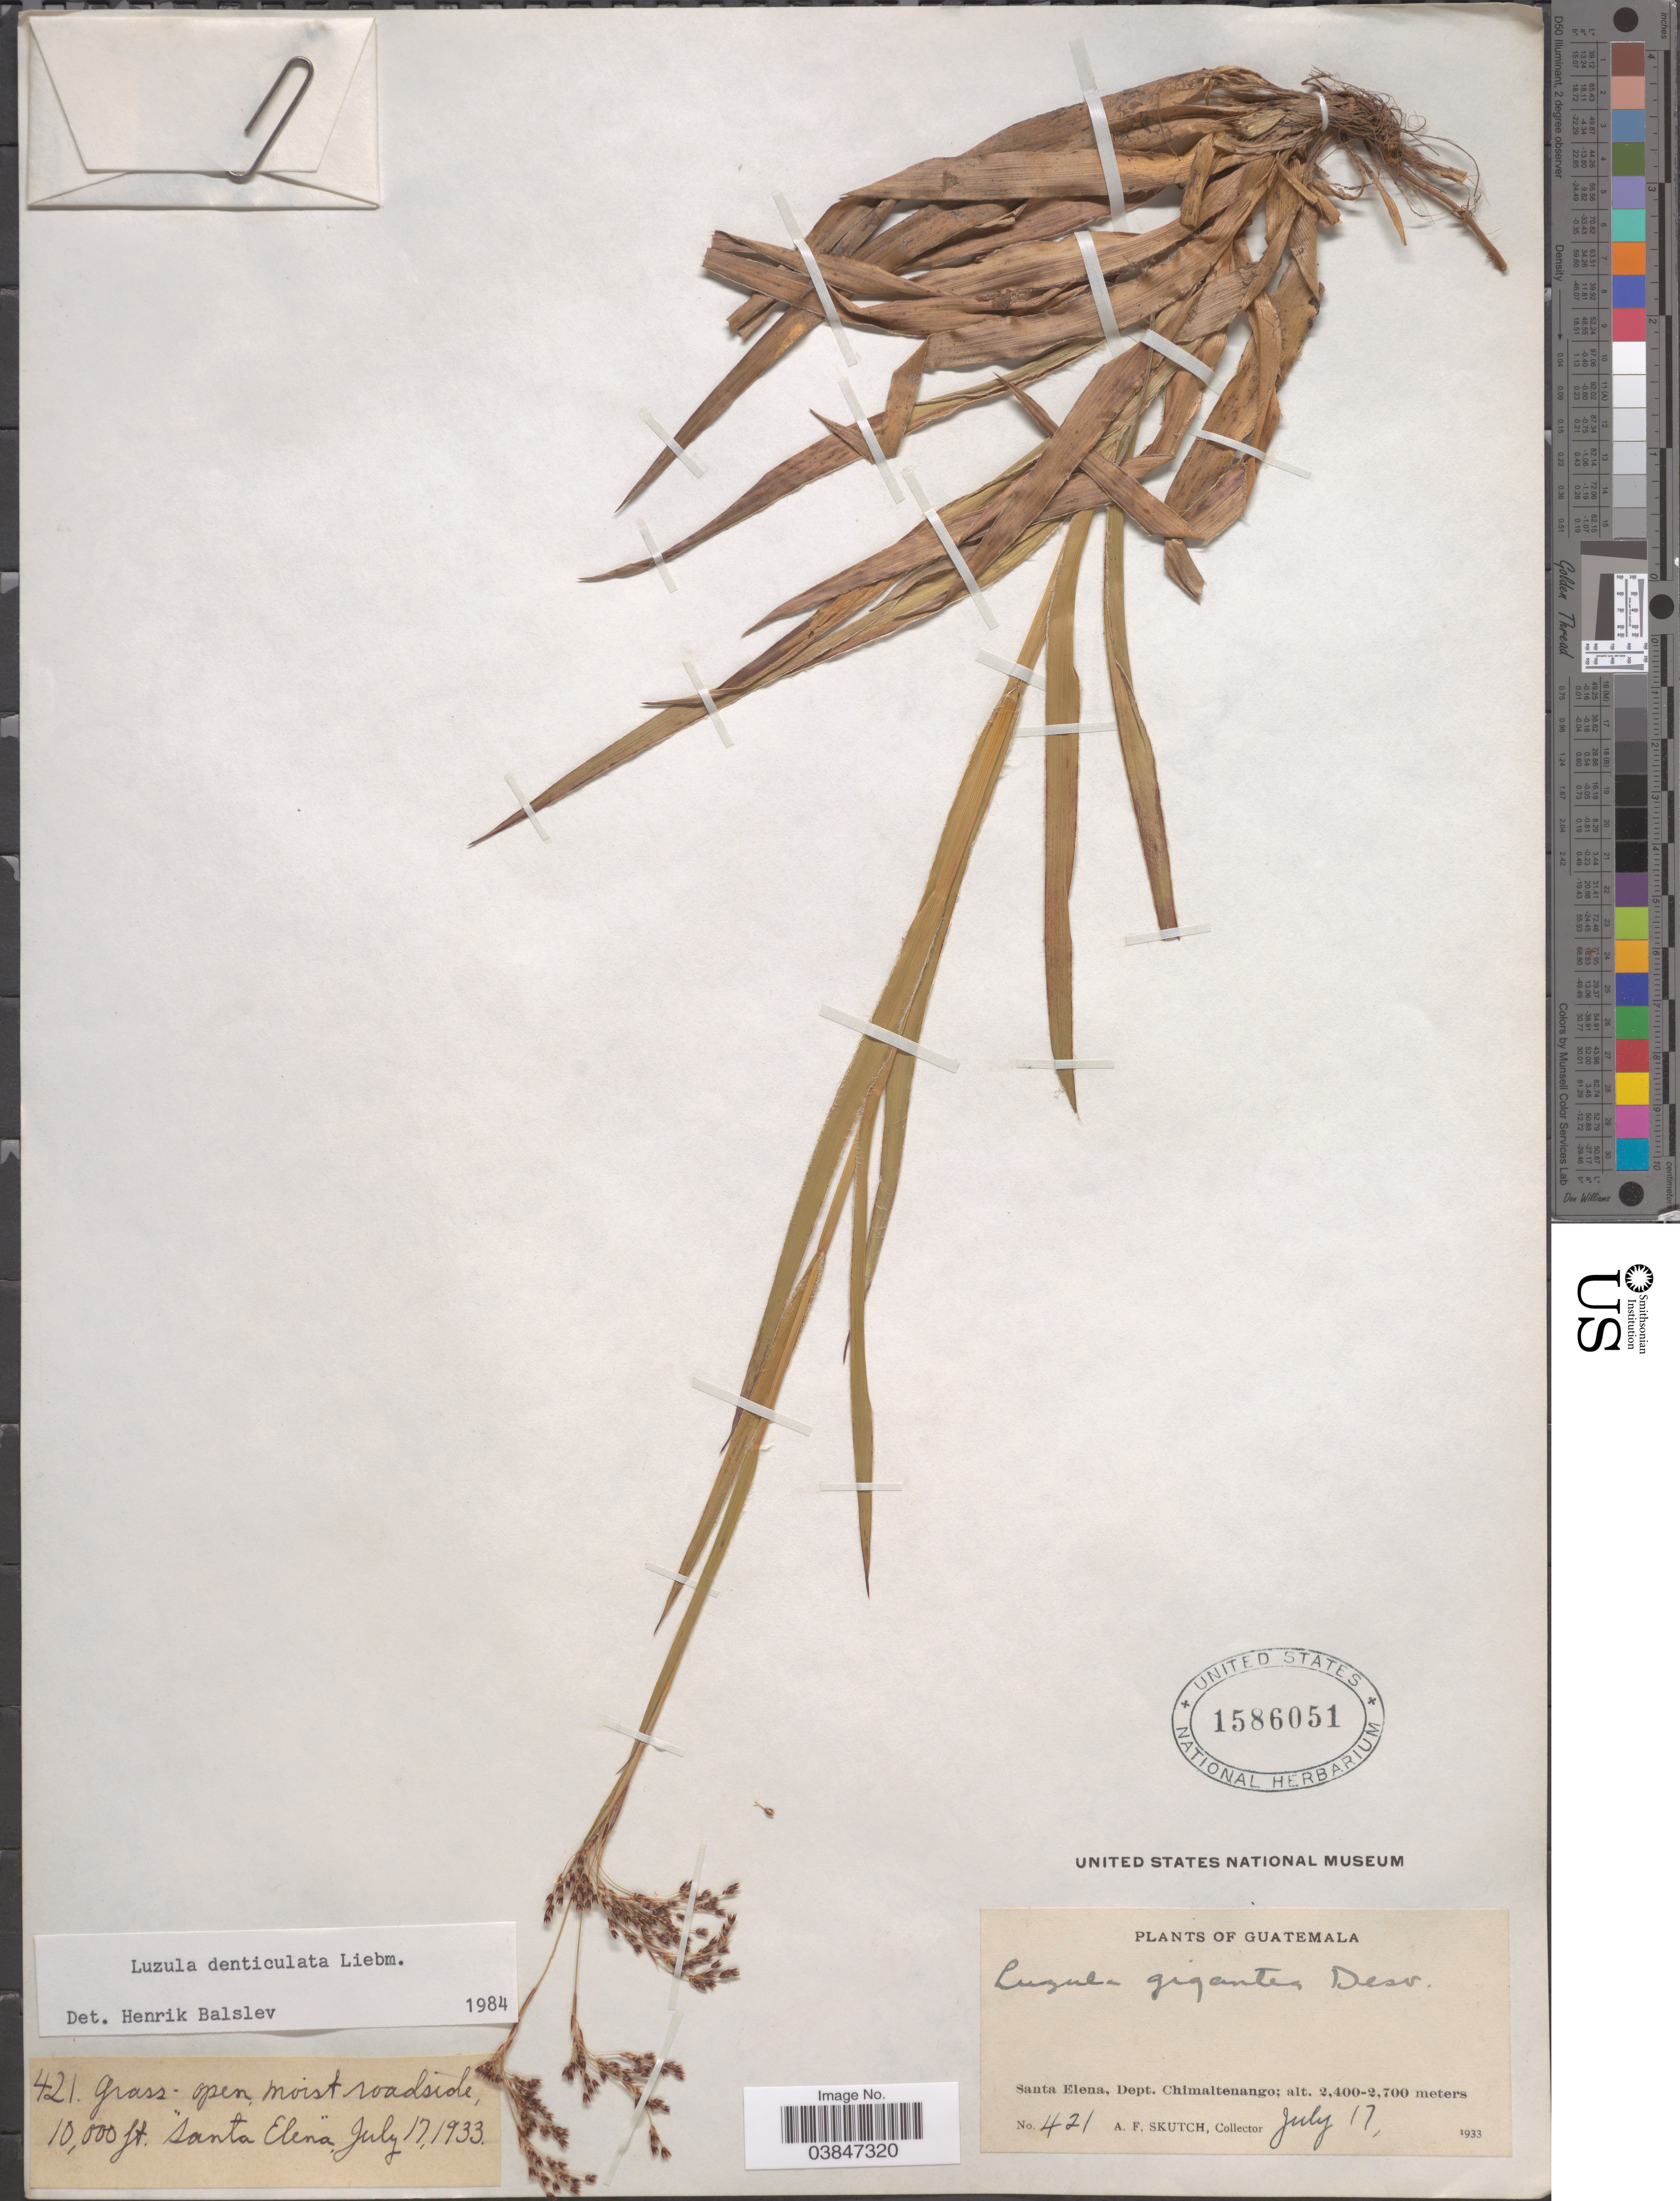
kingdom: Plantae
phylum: Tracheophyta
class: Liliopsida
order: Poales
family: Juncaceae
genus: Luzula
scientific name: Luzula denticulata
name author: Liebm.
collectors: A. F. Skutch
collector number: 421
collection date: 1933-07-17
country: Guatemala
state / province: Chimaltenango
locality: Santa Elena, Dept. Chimaltenango. Grass-open moist roadside.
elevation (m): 3048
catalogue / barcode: US 1586051